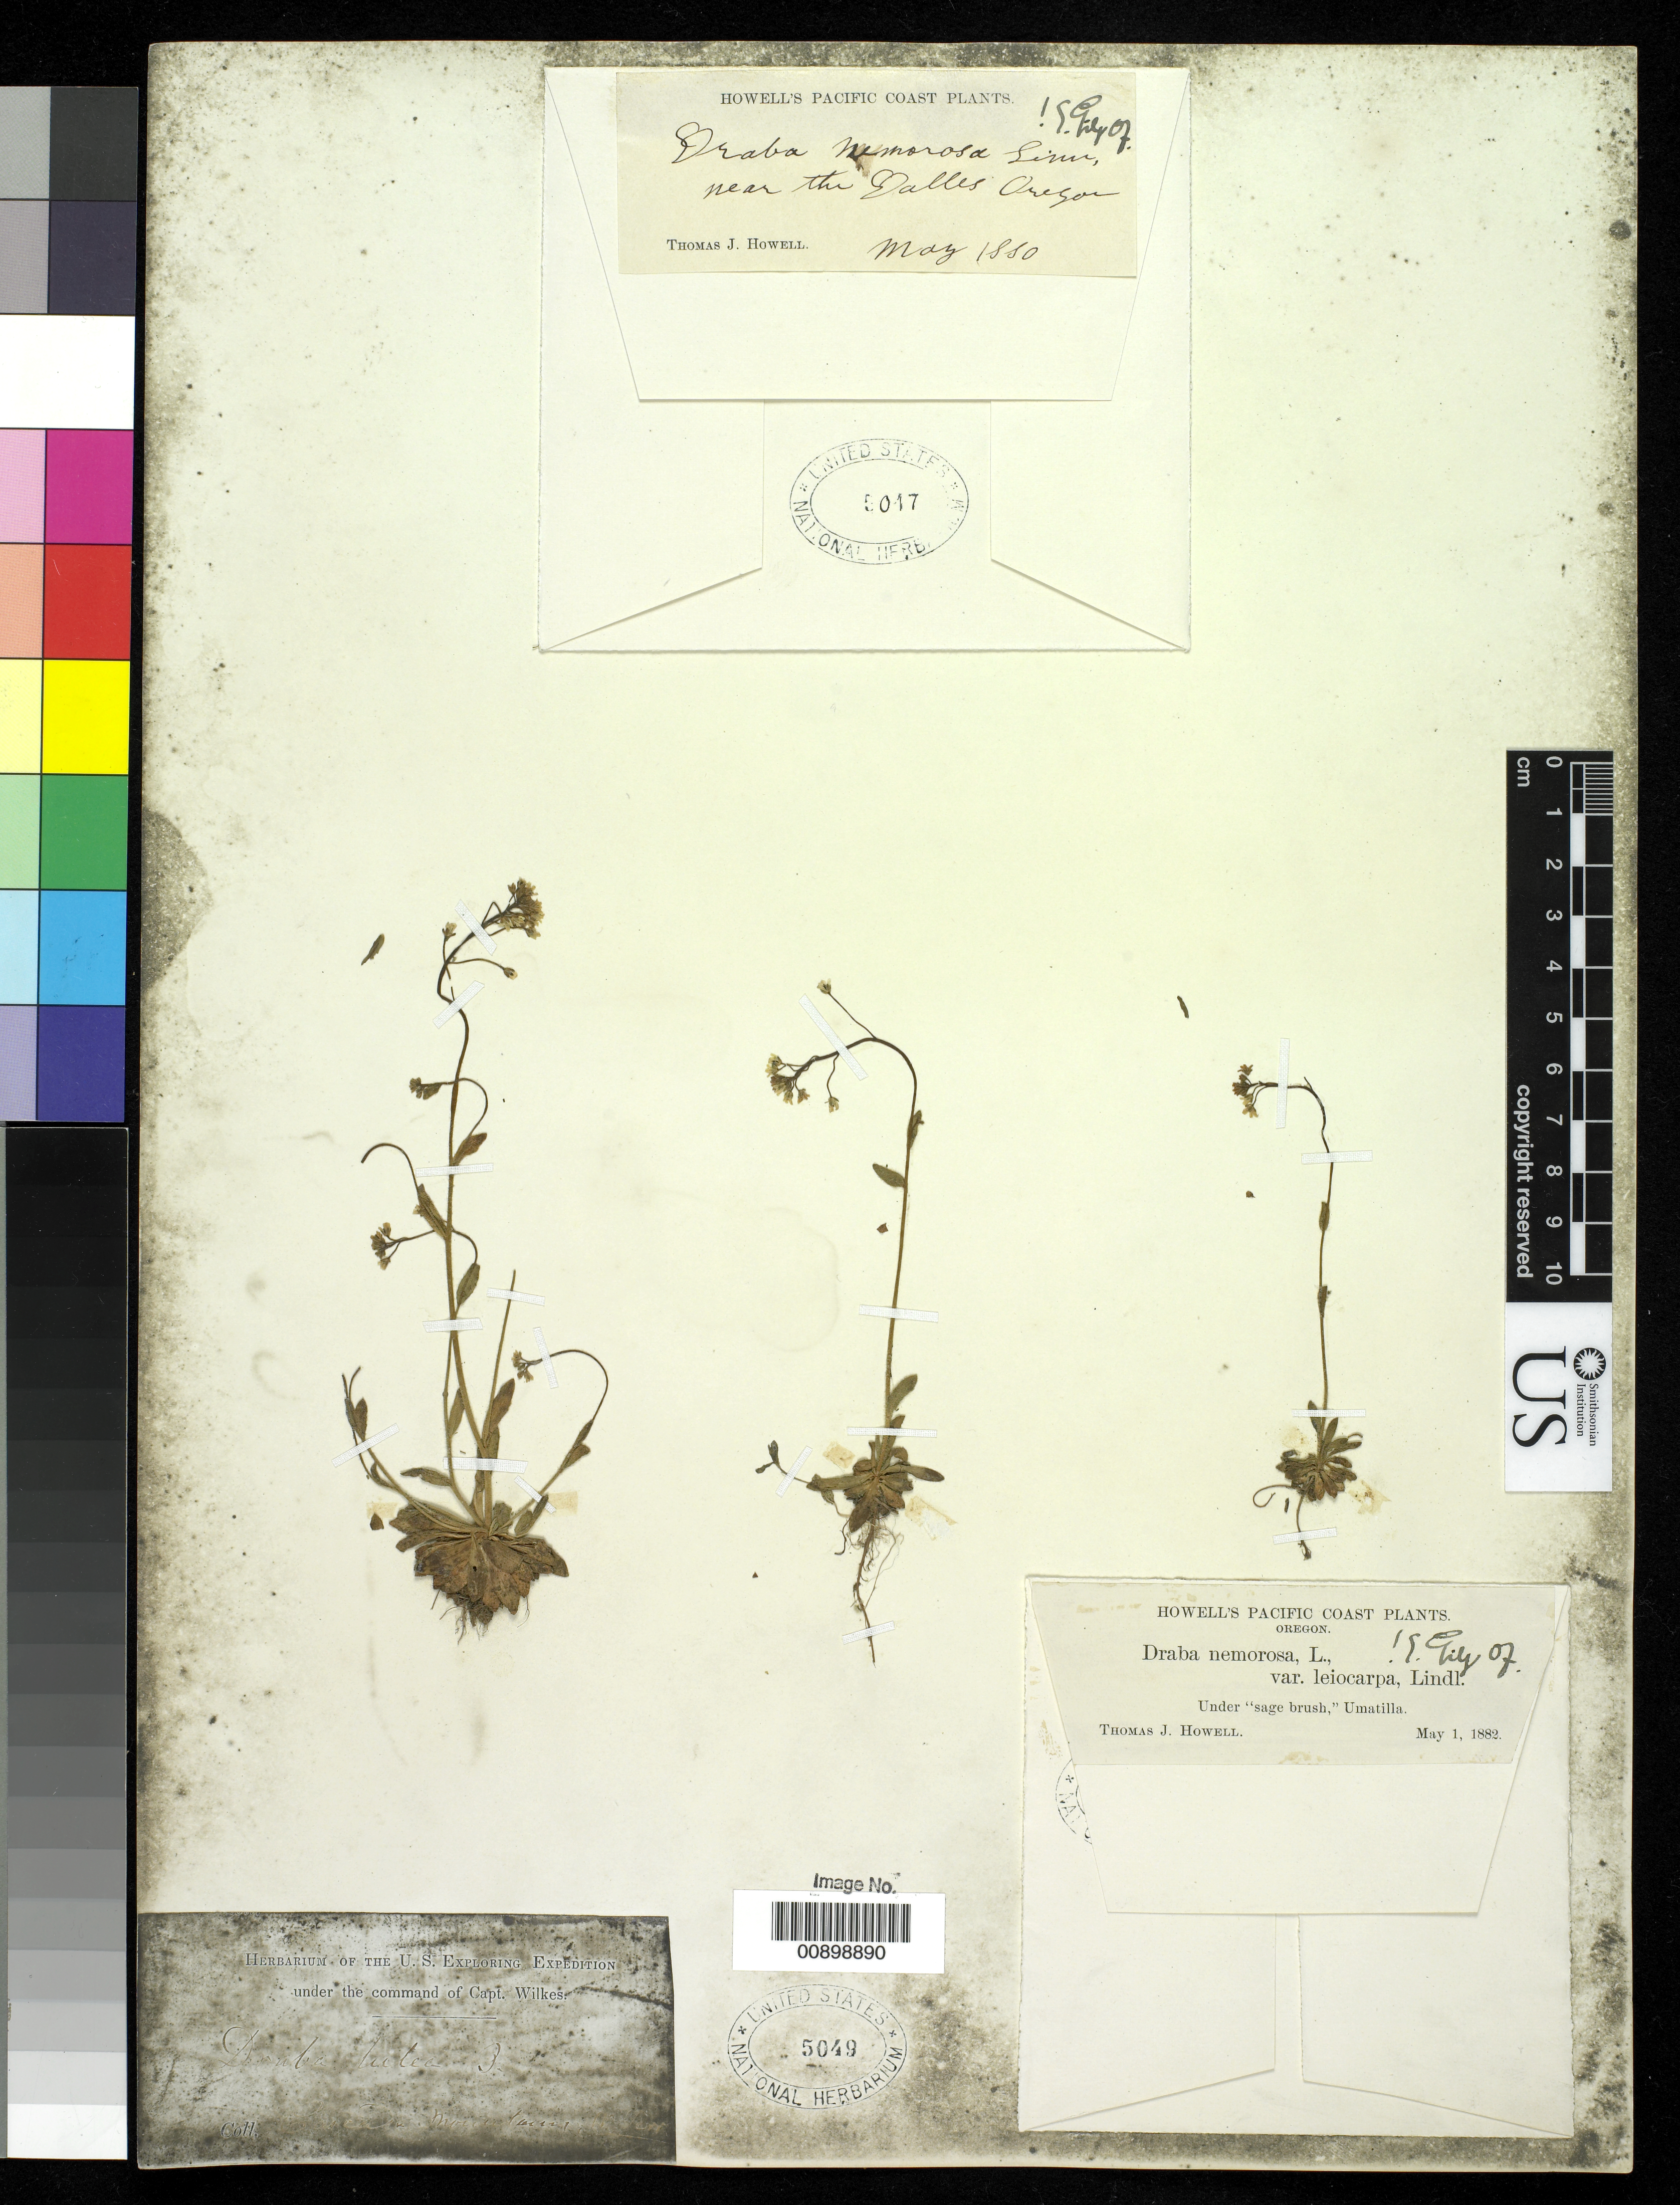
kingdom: Plantae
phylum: Tracheophyta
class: Magnoliopsida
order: Brassicales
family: Brassicaceae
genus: Draba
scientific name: Draba nemorosa var. hebecarpa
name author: Lindblom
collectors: Wilkes Explor. Exped.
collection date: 1838/1842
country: United States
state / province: Washington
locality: Cascada Mountains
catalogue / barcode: US 5049